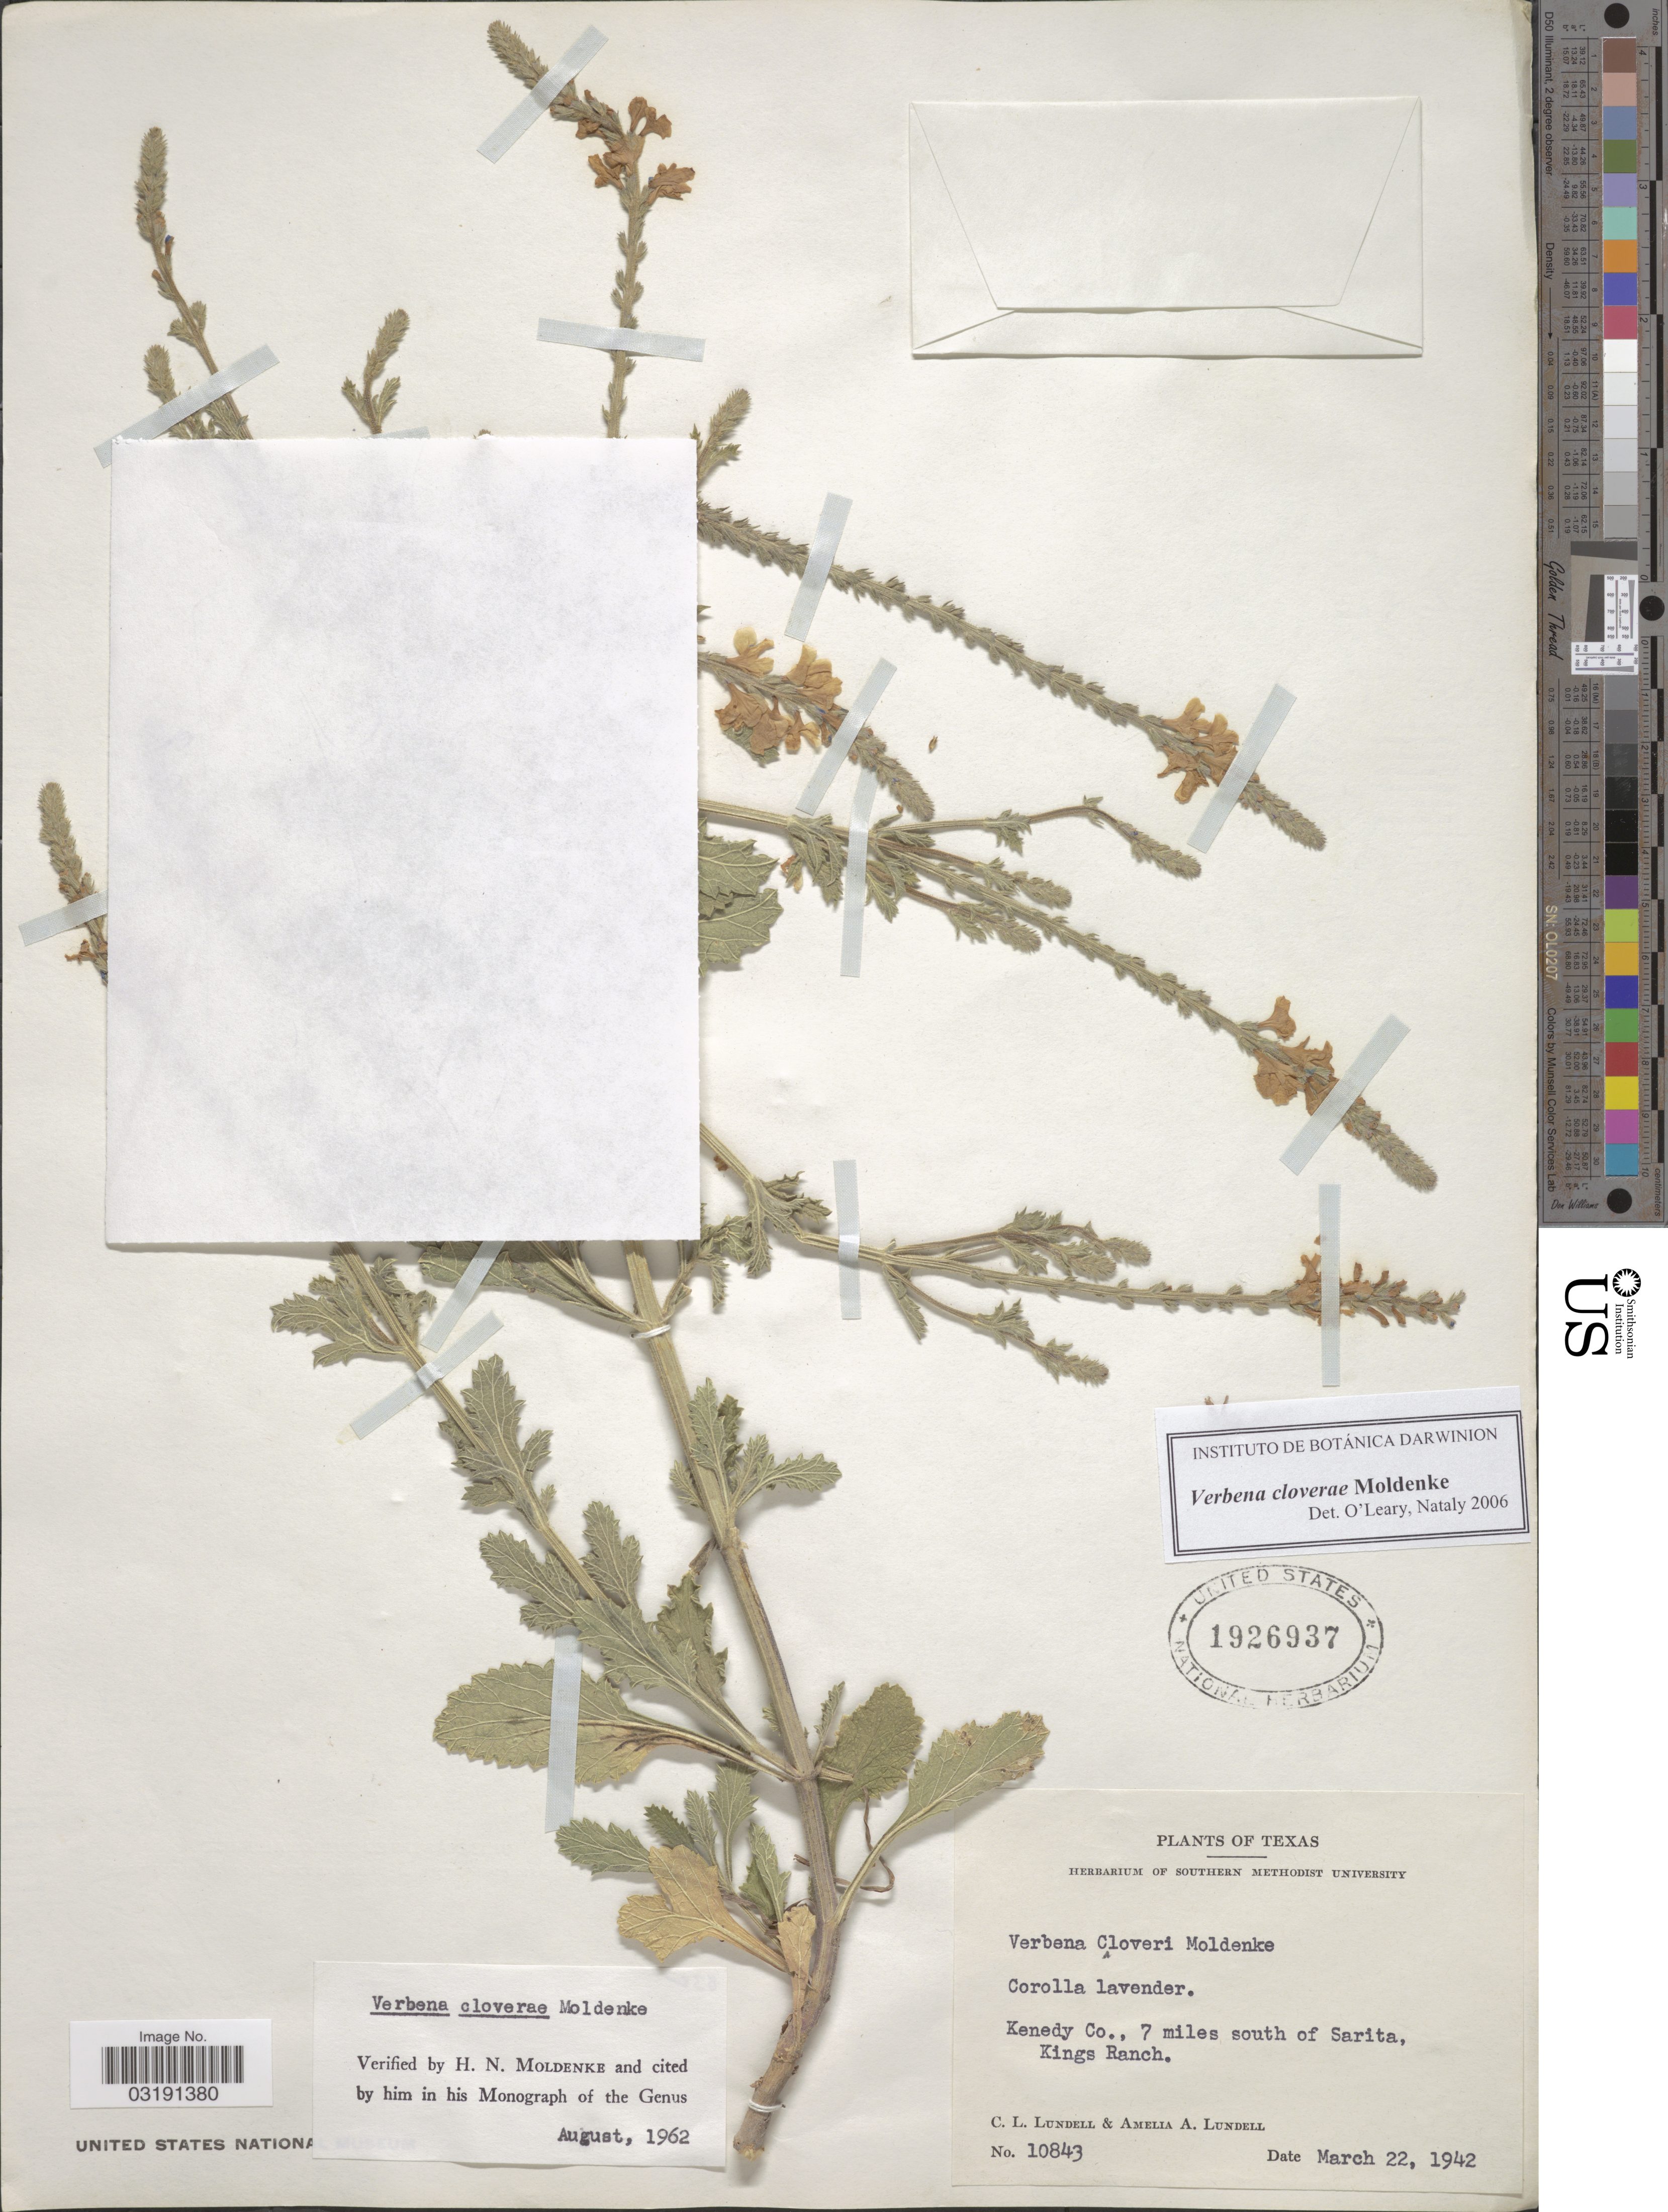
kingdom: Plantae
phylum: Tracheophyta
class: Magnoliopsida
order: Lamiales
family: Verbenaceae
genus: Verbena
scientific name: Verbena cloverae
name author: Moldenke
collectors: C. L. Lundell & A. A. Lundell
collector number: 10843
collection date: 1942-03-22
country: United States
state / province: Texas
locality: Kenedy Co., 7 miles south of Sarita, Kings Ranch.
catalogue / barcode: US 1926937